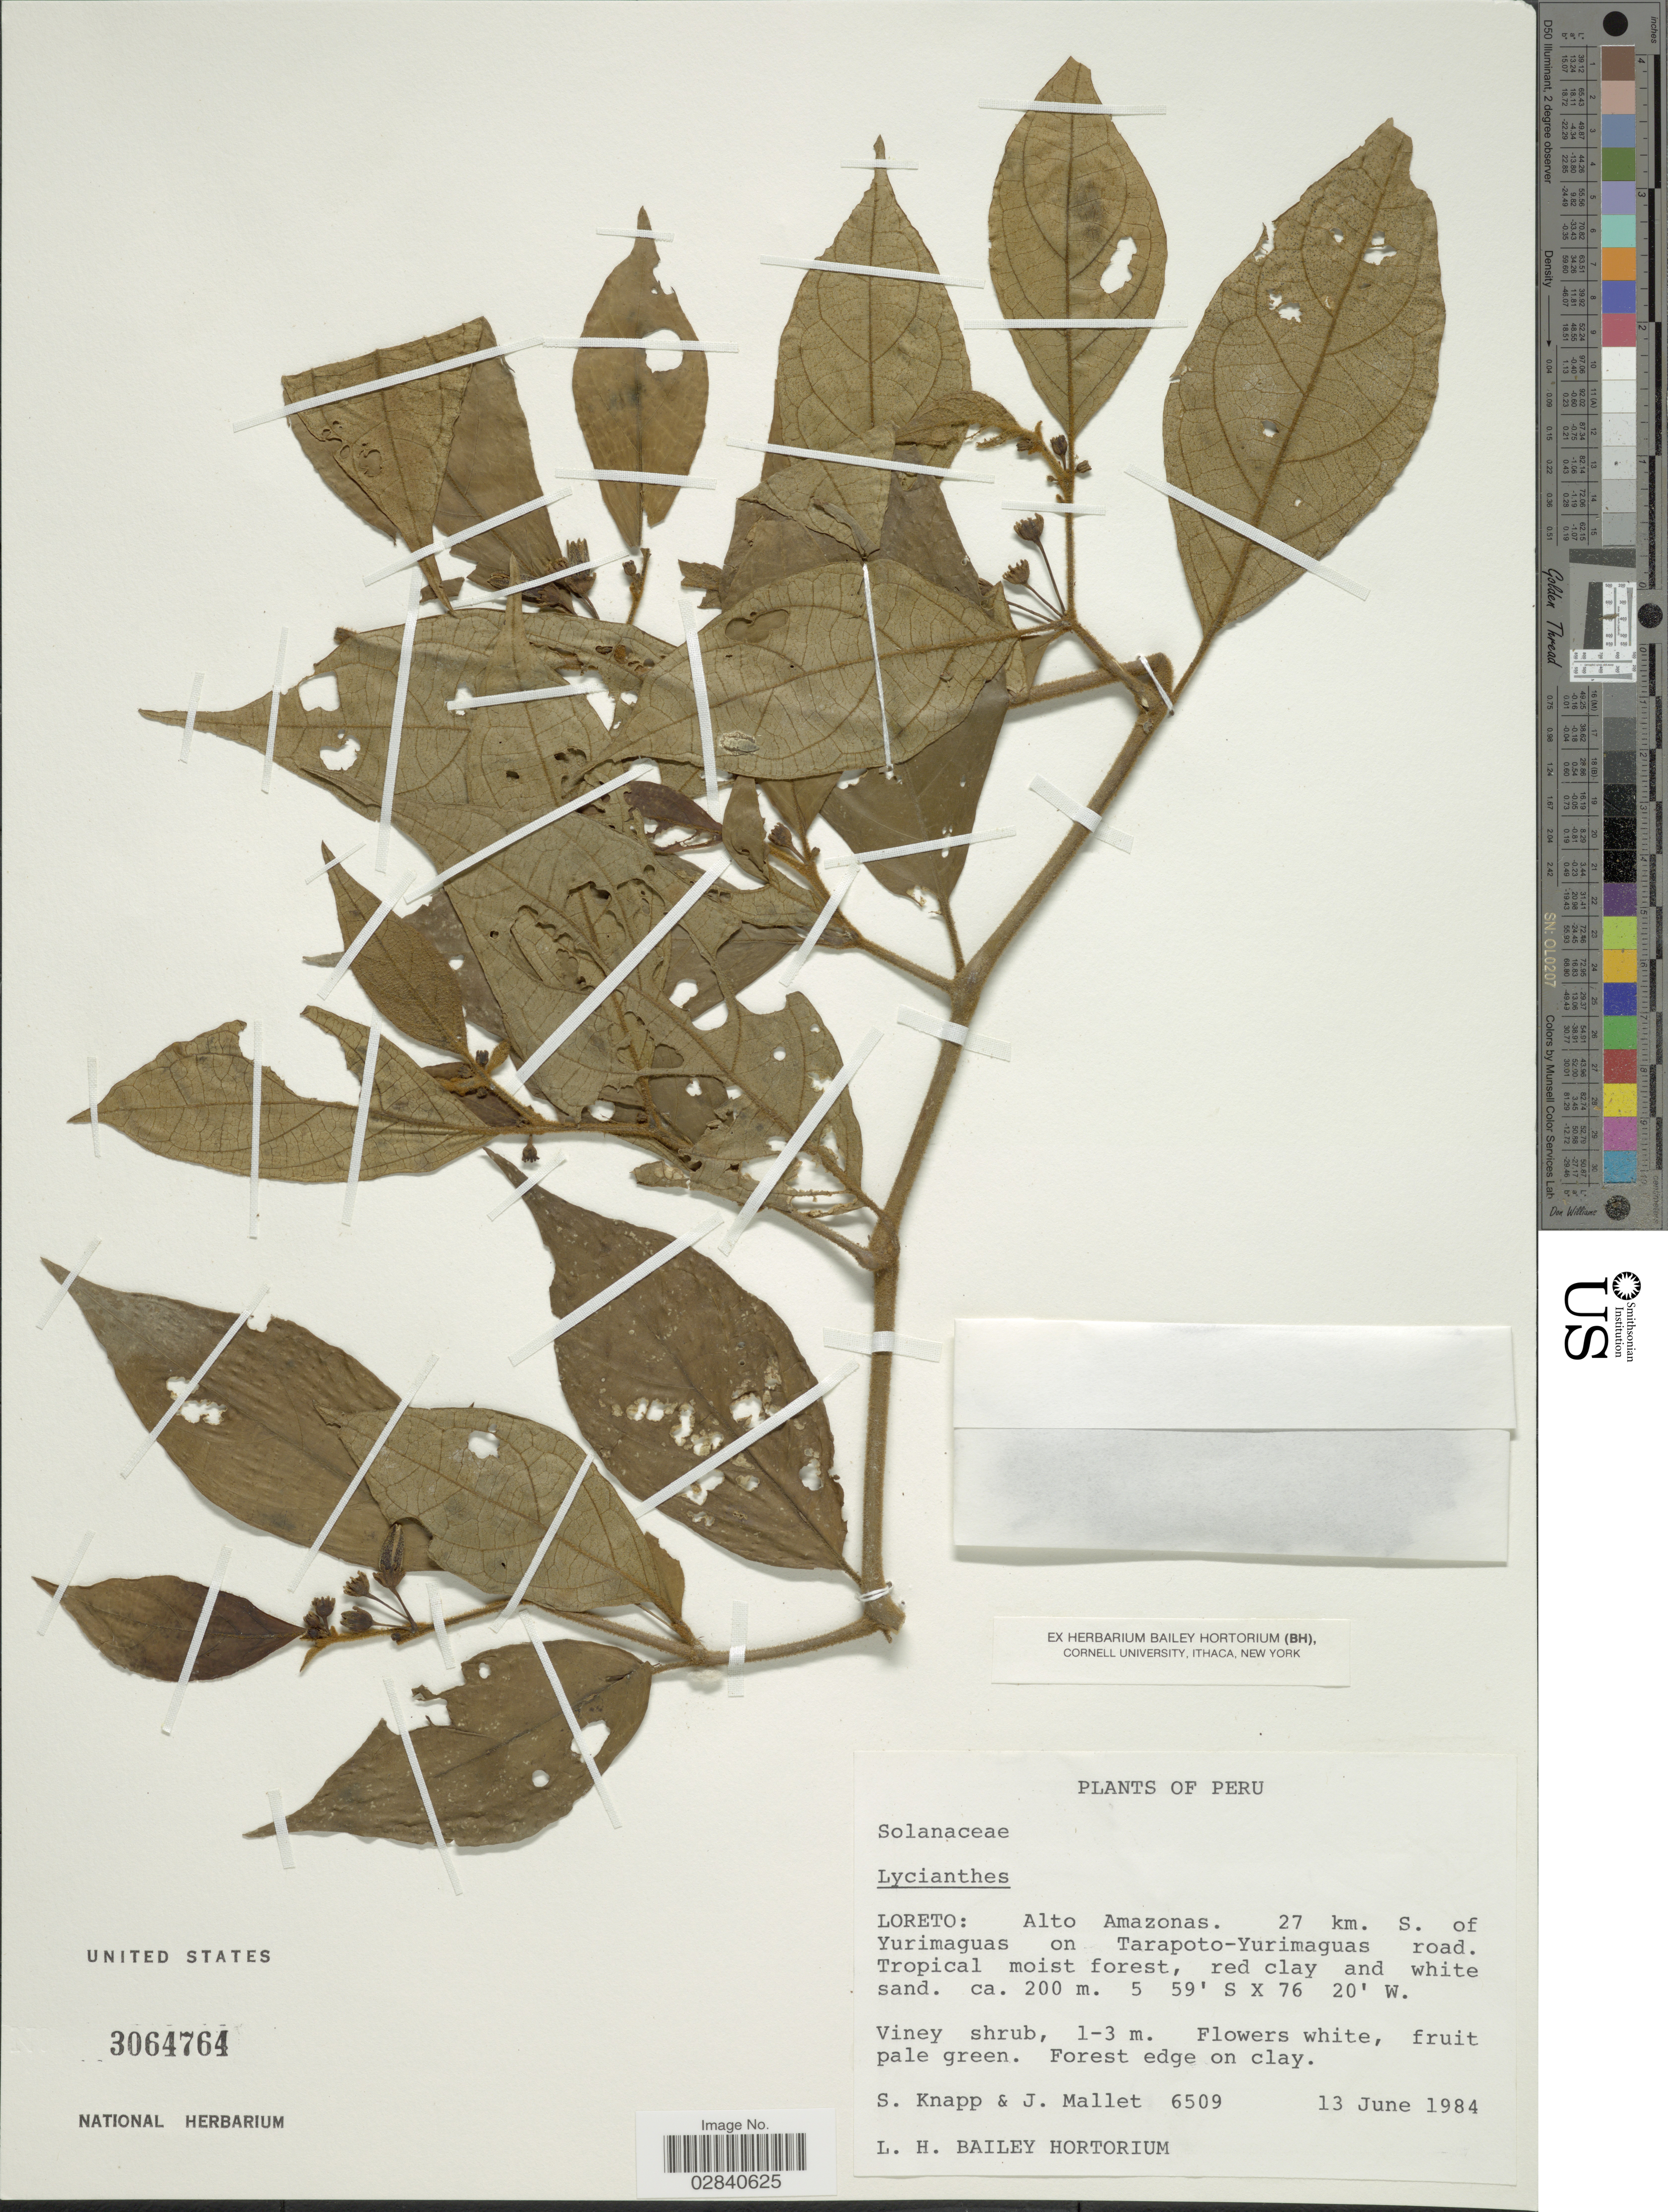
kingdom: Plantae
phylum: Tracheophyta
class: Magnoliopsida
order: Solanales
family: Solanaceae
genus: Lycianthes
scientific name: Lycianthes sp.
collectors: S. Knapp & J. Mallet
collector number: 6509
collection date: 1984-06-13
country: Peru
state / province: Loreto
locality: Alto Amazonas. 27 km. S. of Yurimaguas on Tarapoto-Yurimaguas road.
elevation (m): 200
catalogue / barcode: US 3064764